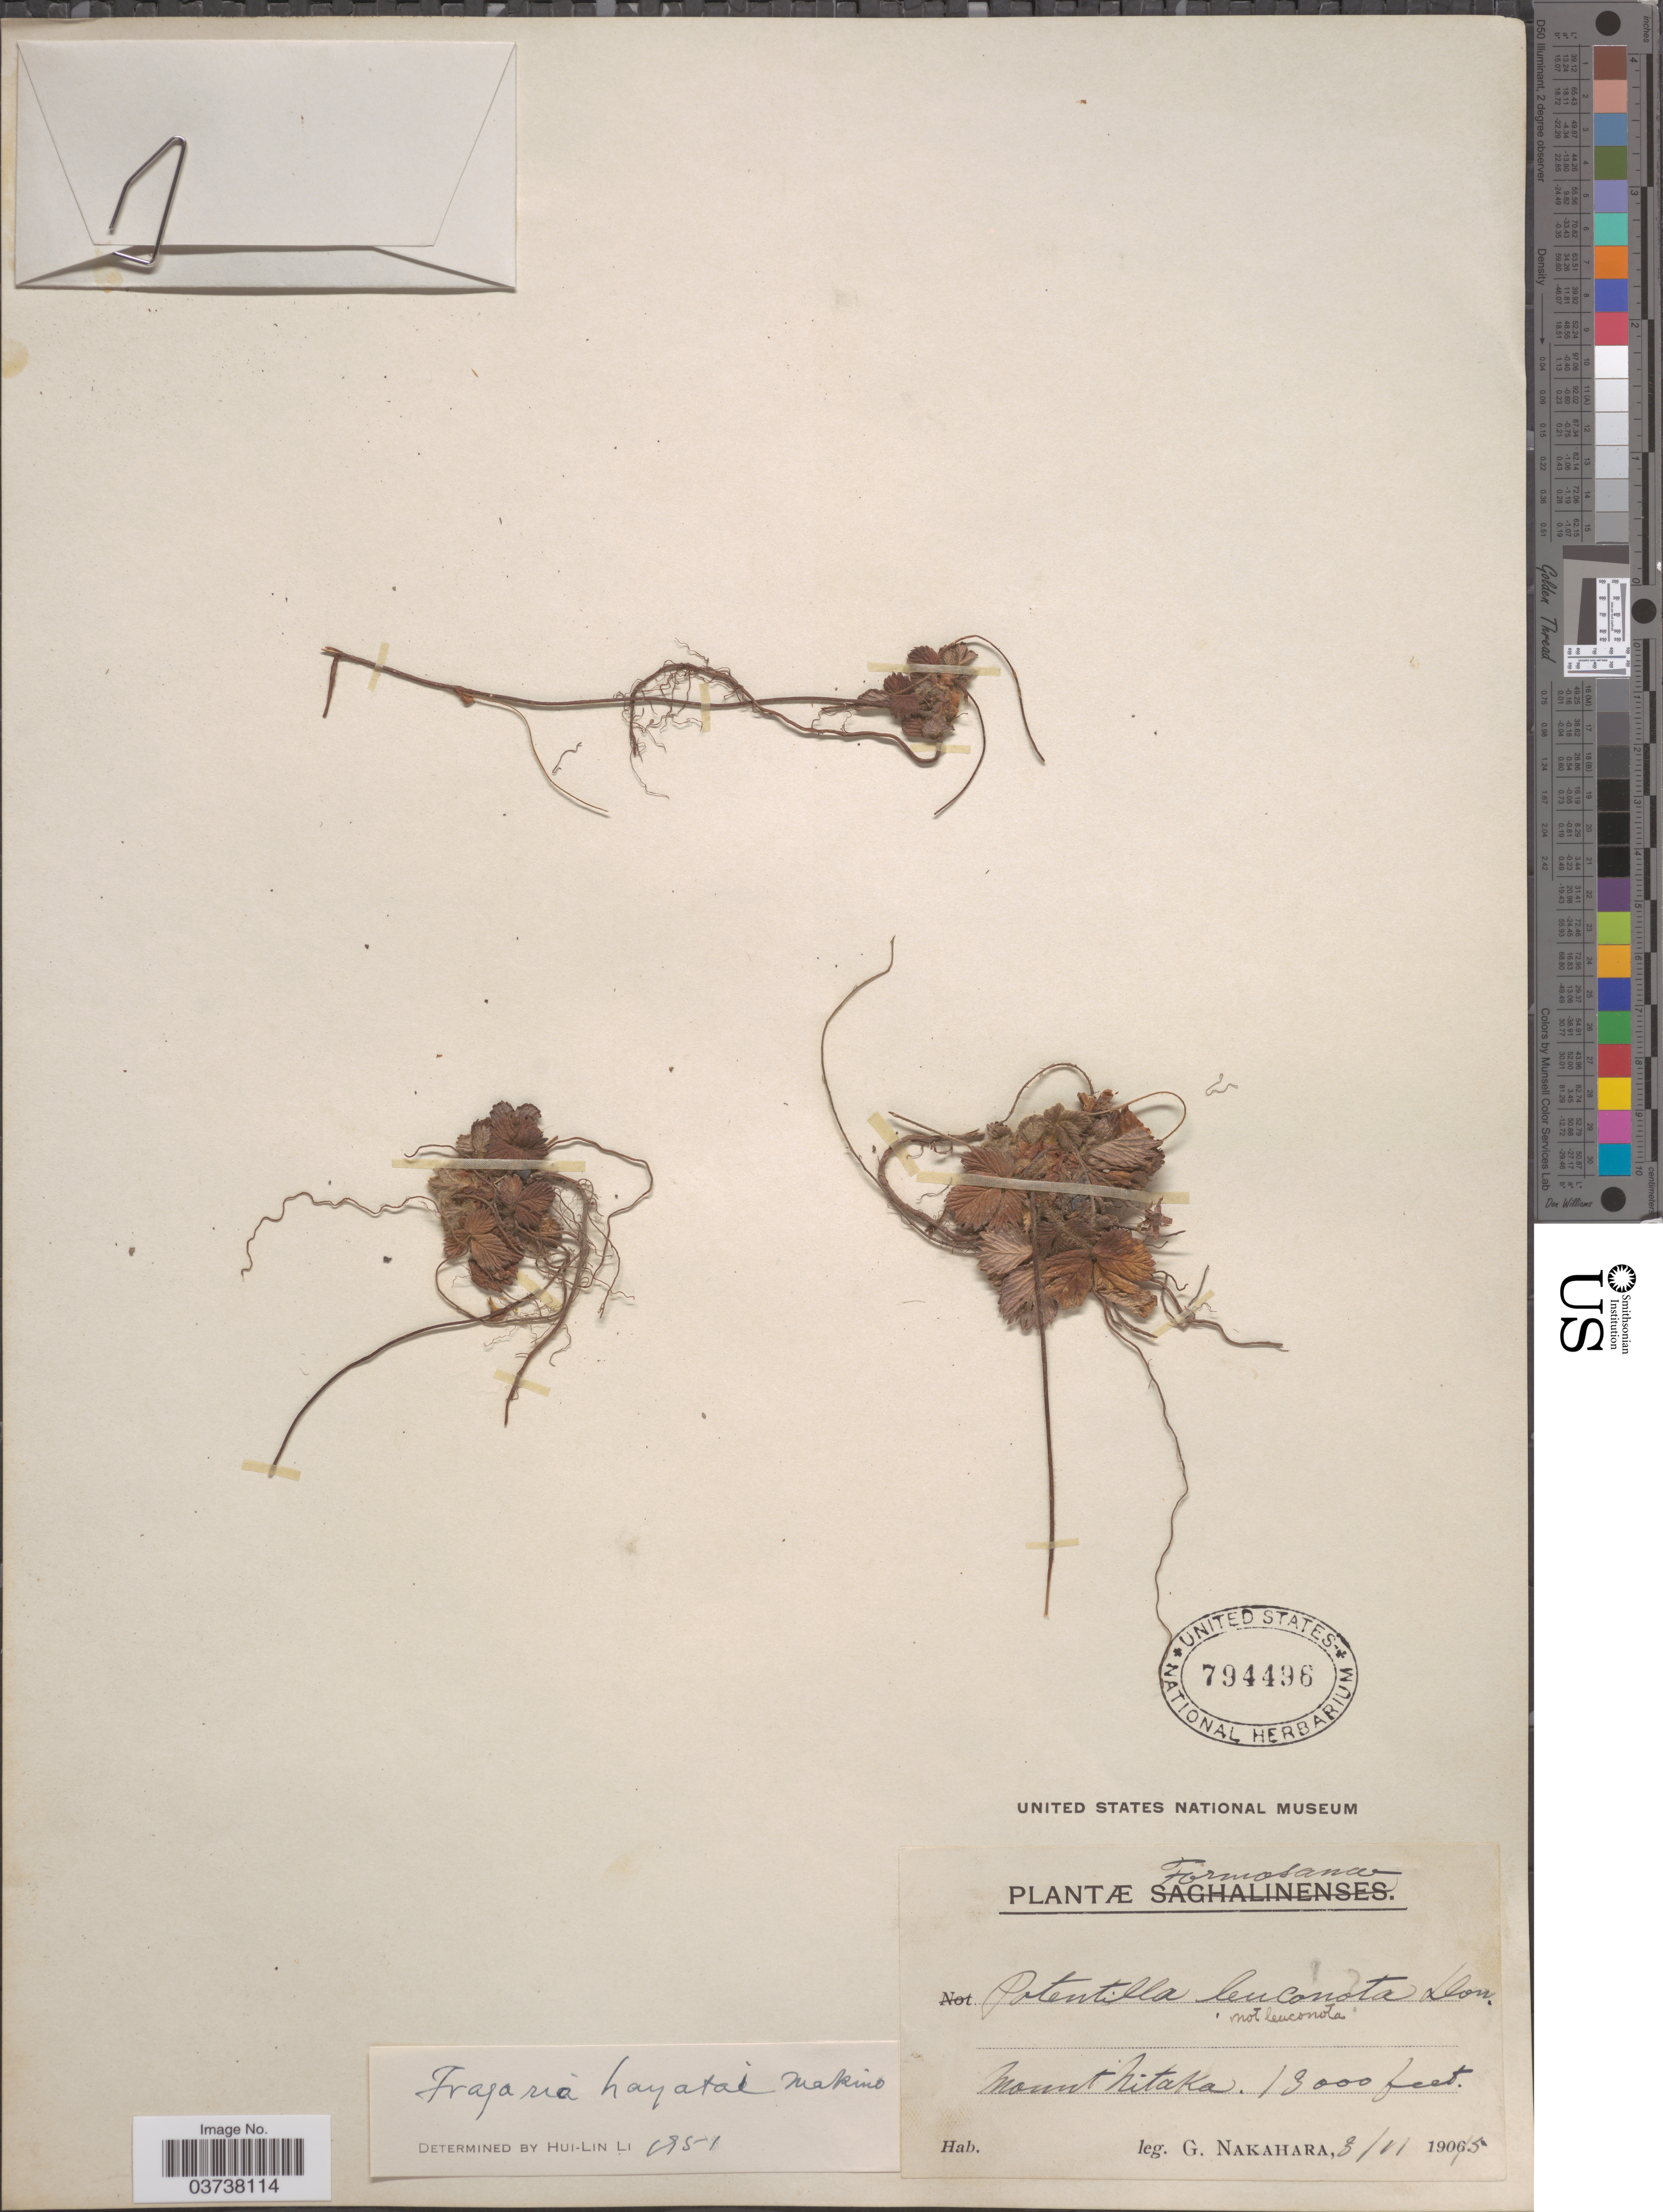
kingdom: Plantae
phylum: Tracheophyta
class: Magnoliopsida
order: Rosales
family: Rosaceae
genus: Fragaria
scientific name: Fragaria hayatai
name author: Makino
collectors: G. Nakahara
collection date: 1905-11-03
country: Taiwan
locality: Formosana. Mount Nitaka.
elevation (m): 3962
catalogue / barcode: US 794496